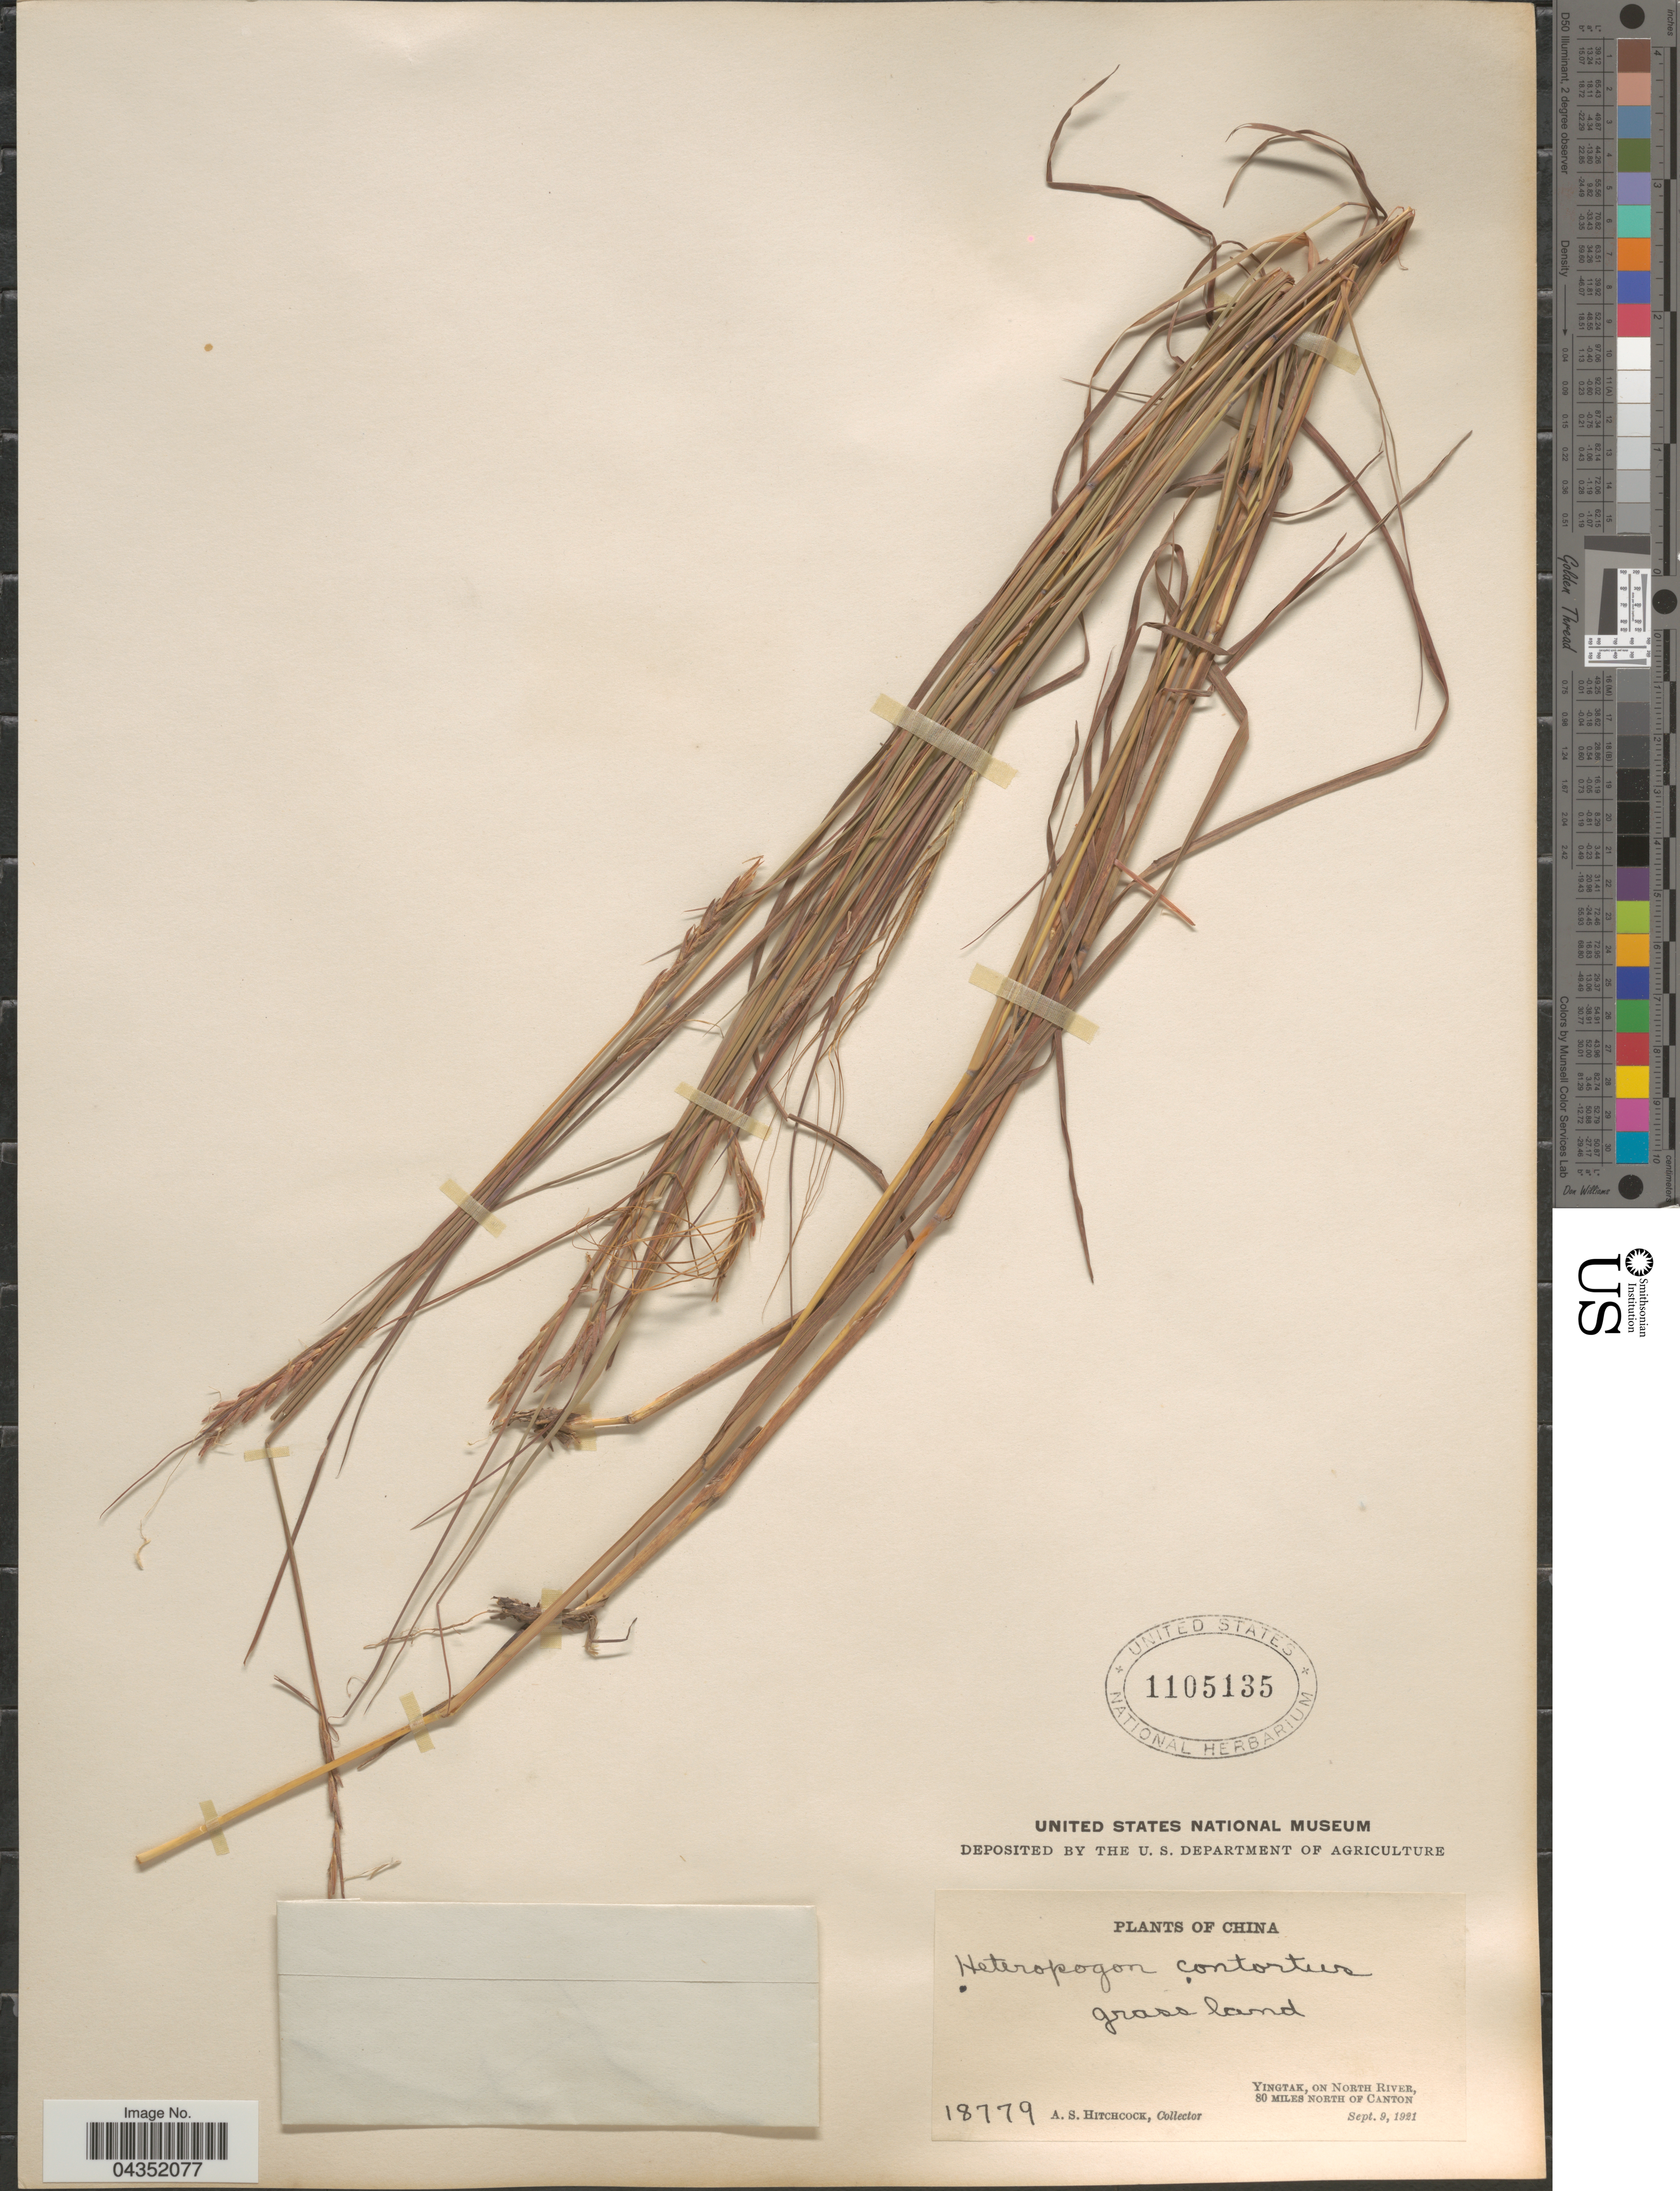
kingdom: Plantae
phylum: Tracheophyta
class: Liliopsida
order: Poales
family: Poaceae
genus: Heteropogon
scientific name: Heteropogon contortus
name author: (L.) P. Beauv. ex Roem. & Schult.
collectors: A. S. Hitchcock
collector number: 18779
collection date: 1921-09-09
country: China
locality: Yingtak, on North River, 80 miles north of Canton.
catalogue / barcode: US 1105135